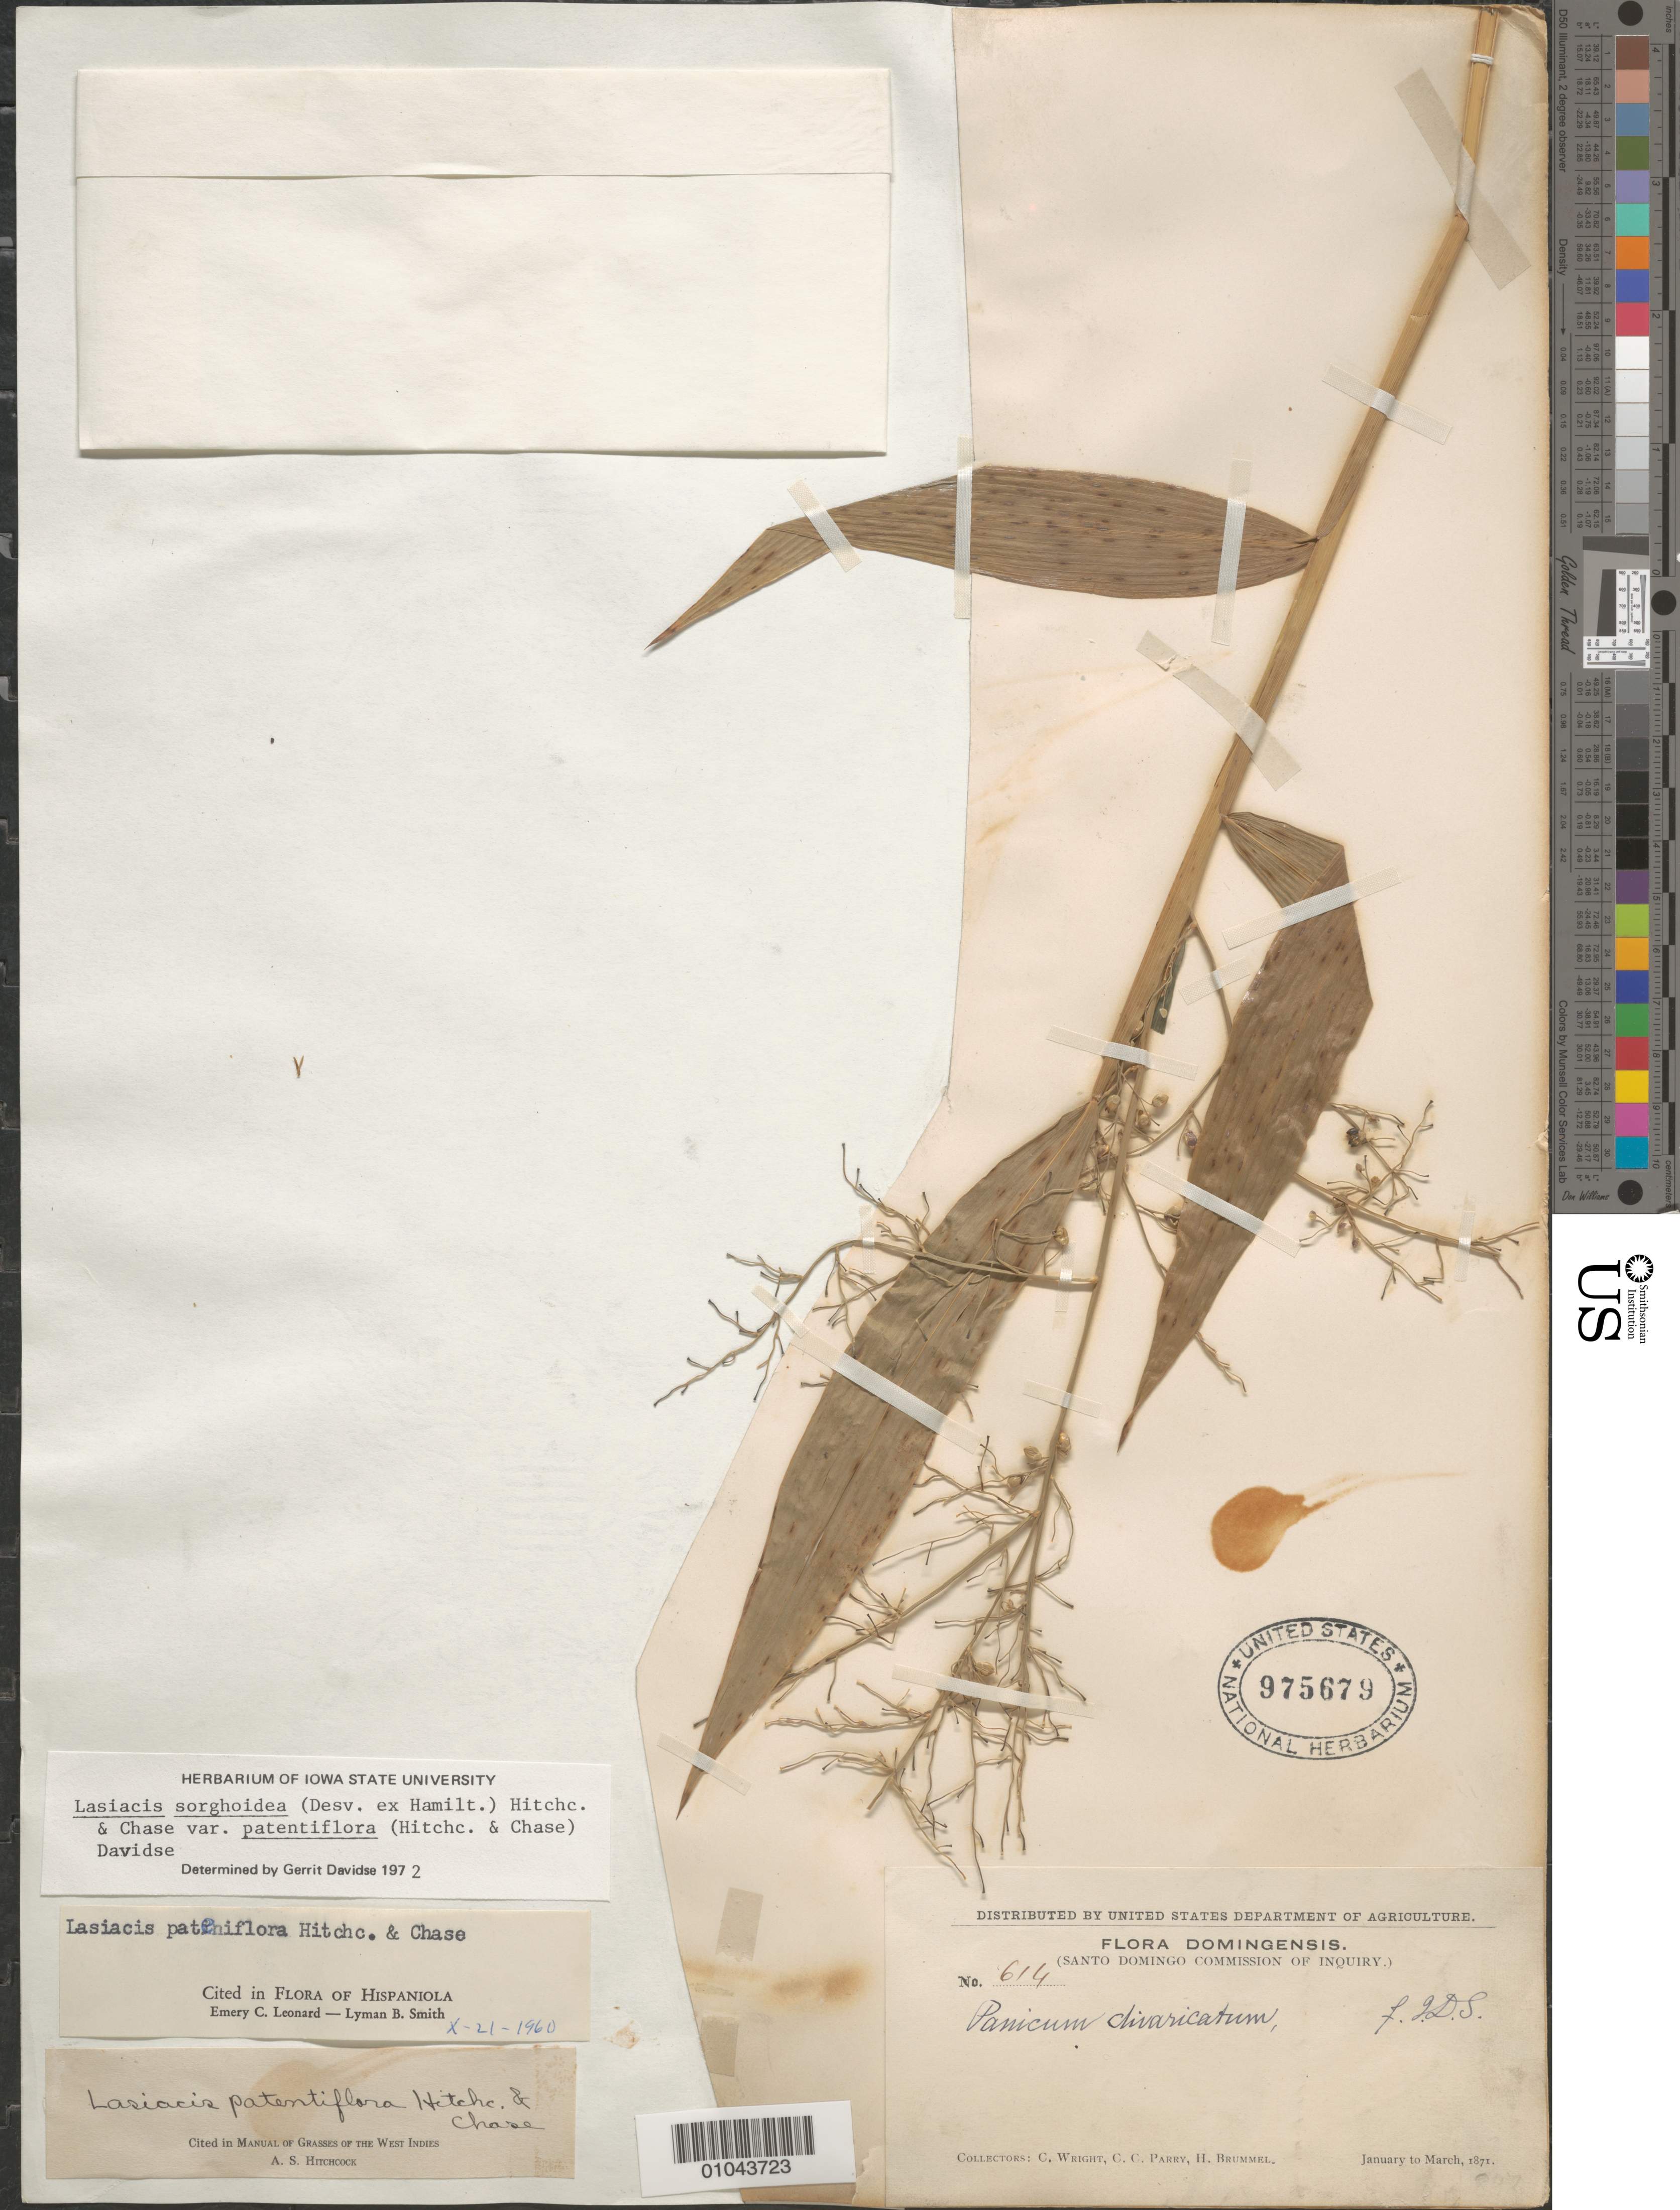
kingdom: Plantae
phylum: Tracheophyta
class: Liliopsida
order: Poales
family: Poaceae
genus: Lasiacis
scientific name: Lasiacis sorghoidea var. patentiflora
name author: (Hitchc. & Chase) Davidse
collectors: C. Wright, C. C. Parry & H. Brummel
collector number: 614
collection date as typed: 01 Jan 1871 to 31 Mar 1871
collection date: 1871-01-01/1871-03-31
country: Dominican Republic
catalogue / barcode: US 975679